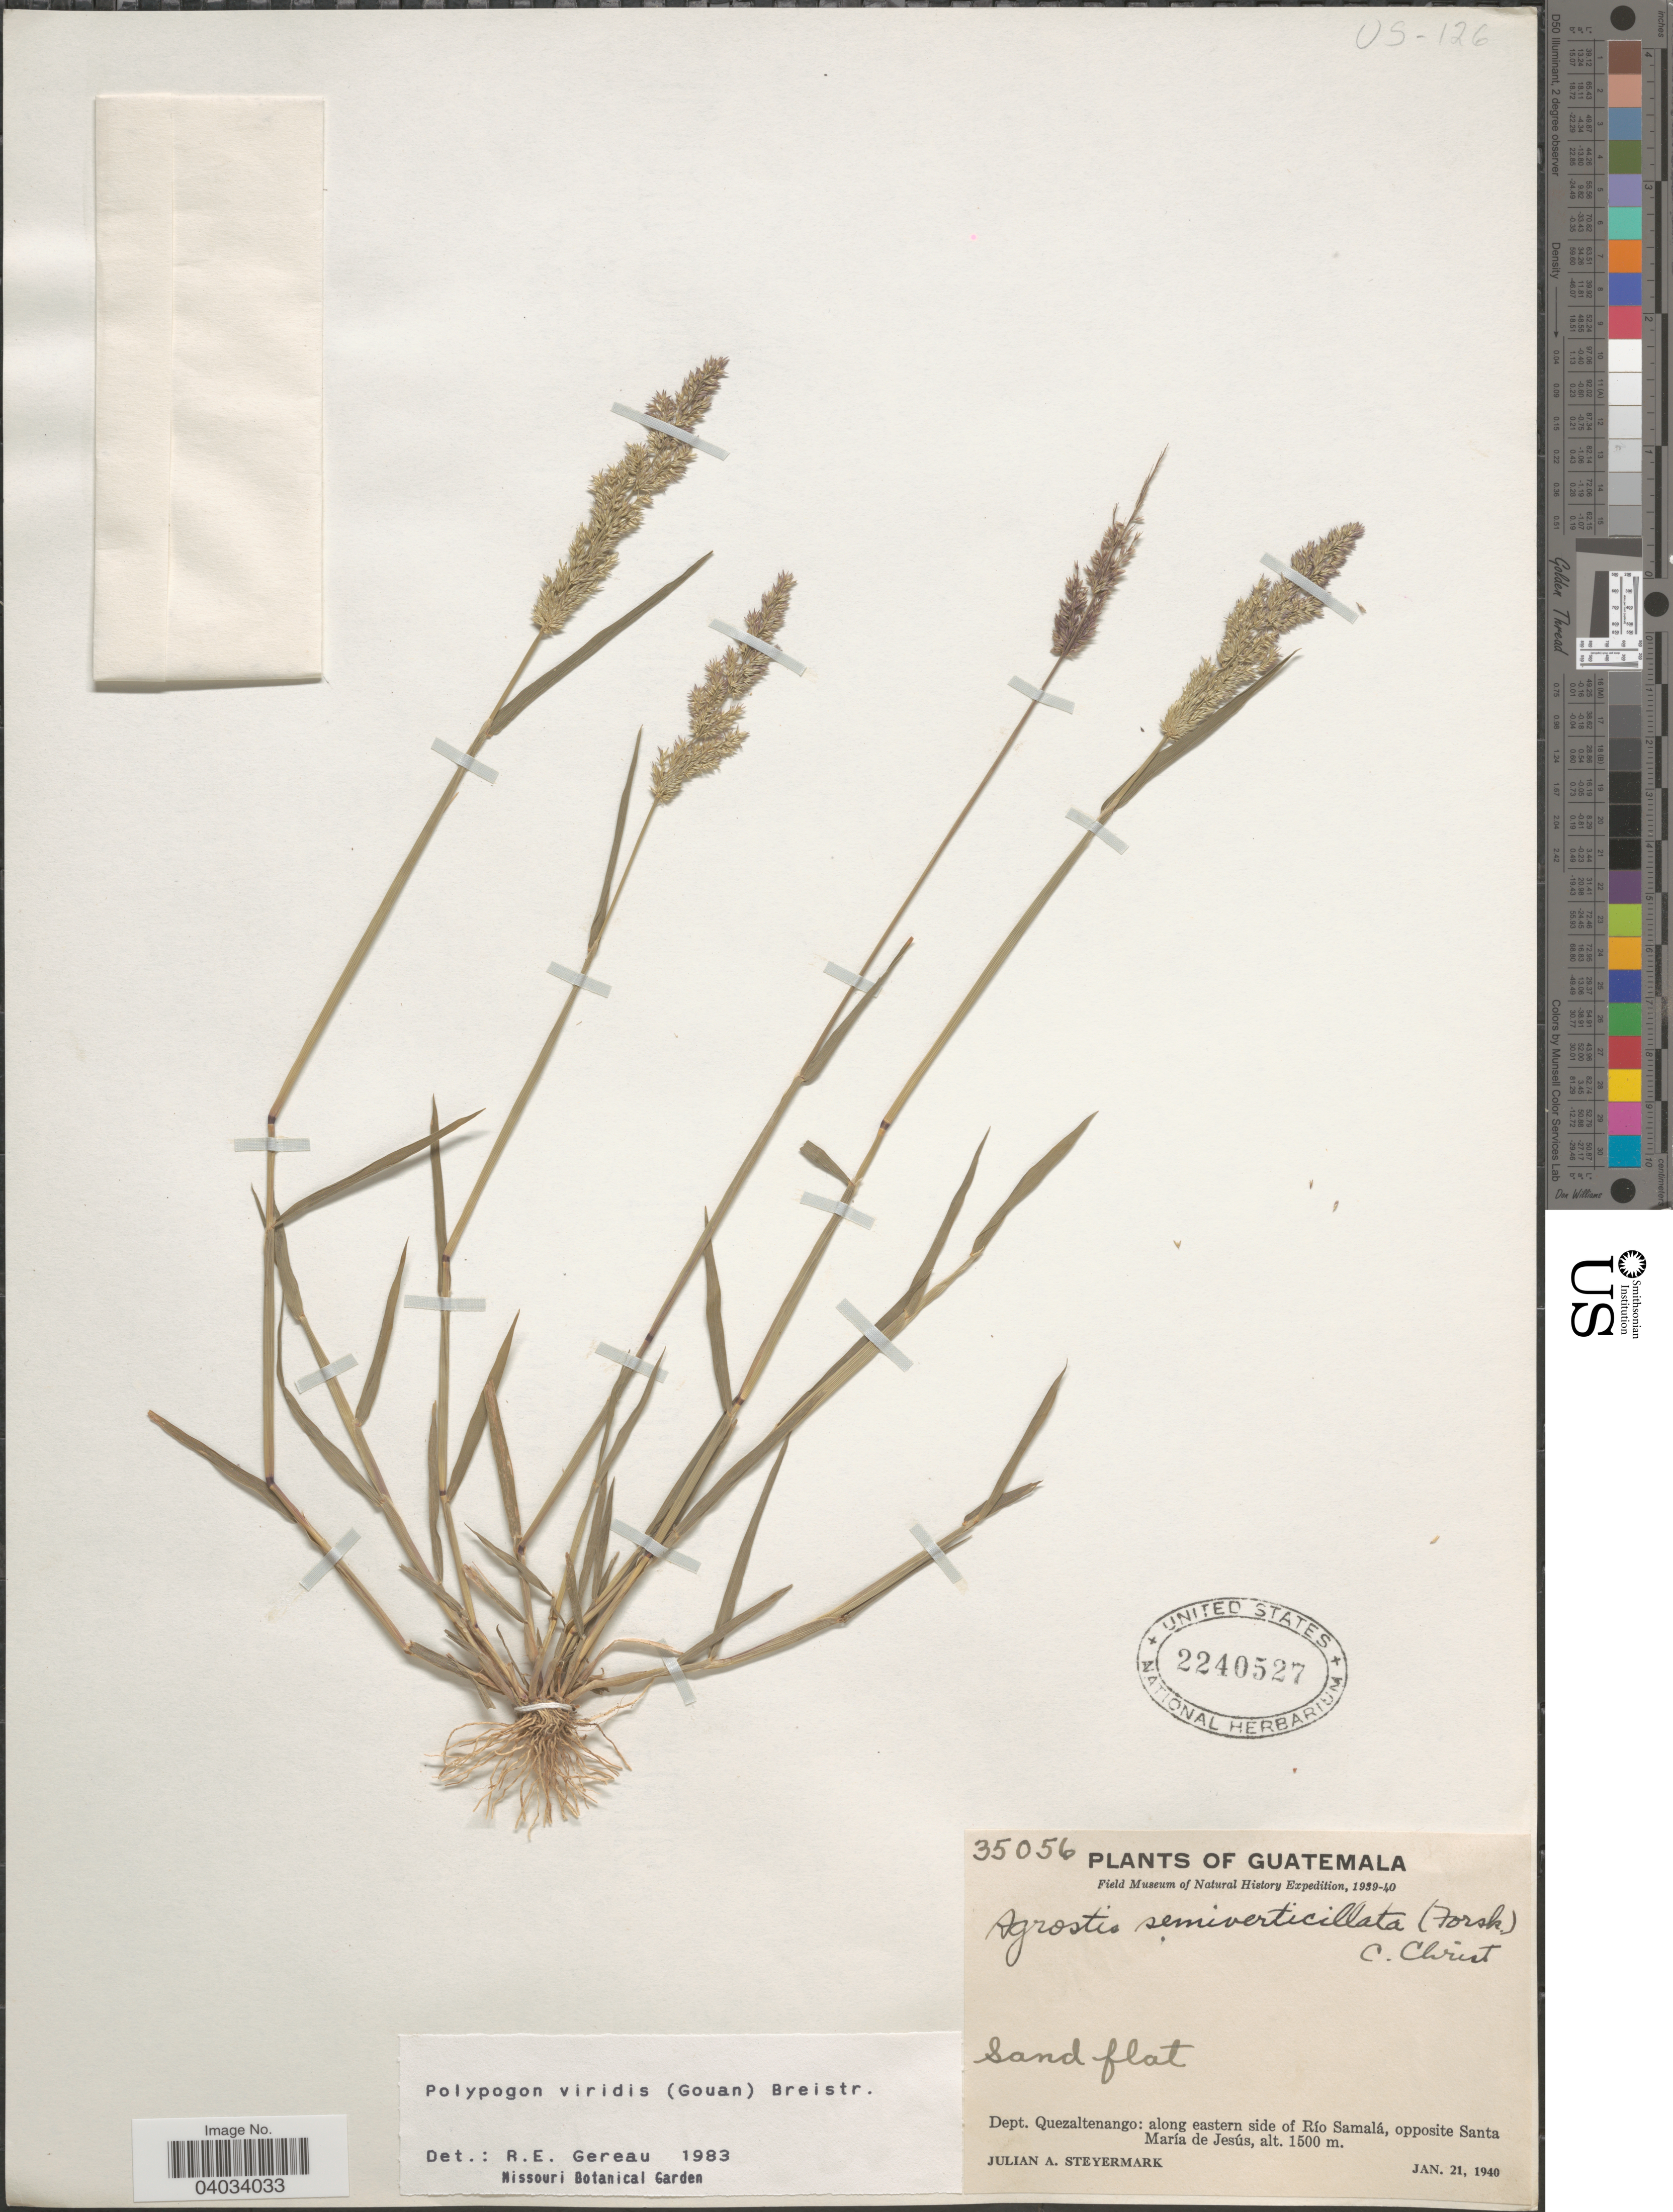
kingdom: Plantae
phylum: Tracheophyta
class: Liliopsida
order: Poales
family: Poaceae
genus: Polypogon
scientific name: Polypogon viridis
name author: (Gouan) Breistroffer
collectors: J. Steyermark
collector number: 35056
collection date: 1940-01-21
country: Guatemala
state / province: Quetzaltenango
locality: Dept. Quezaltenango: along eastern side of Río Samalá, opposite Santa María de Jesus.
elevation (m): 1500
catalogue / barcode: US 2240527